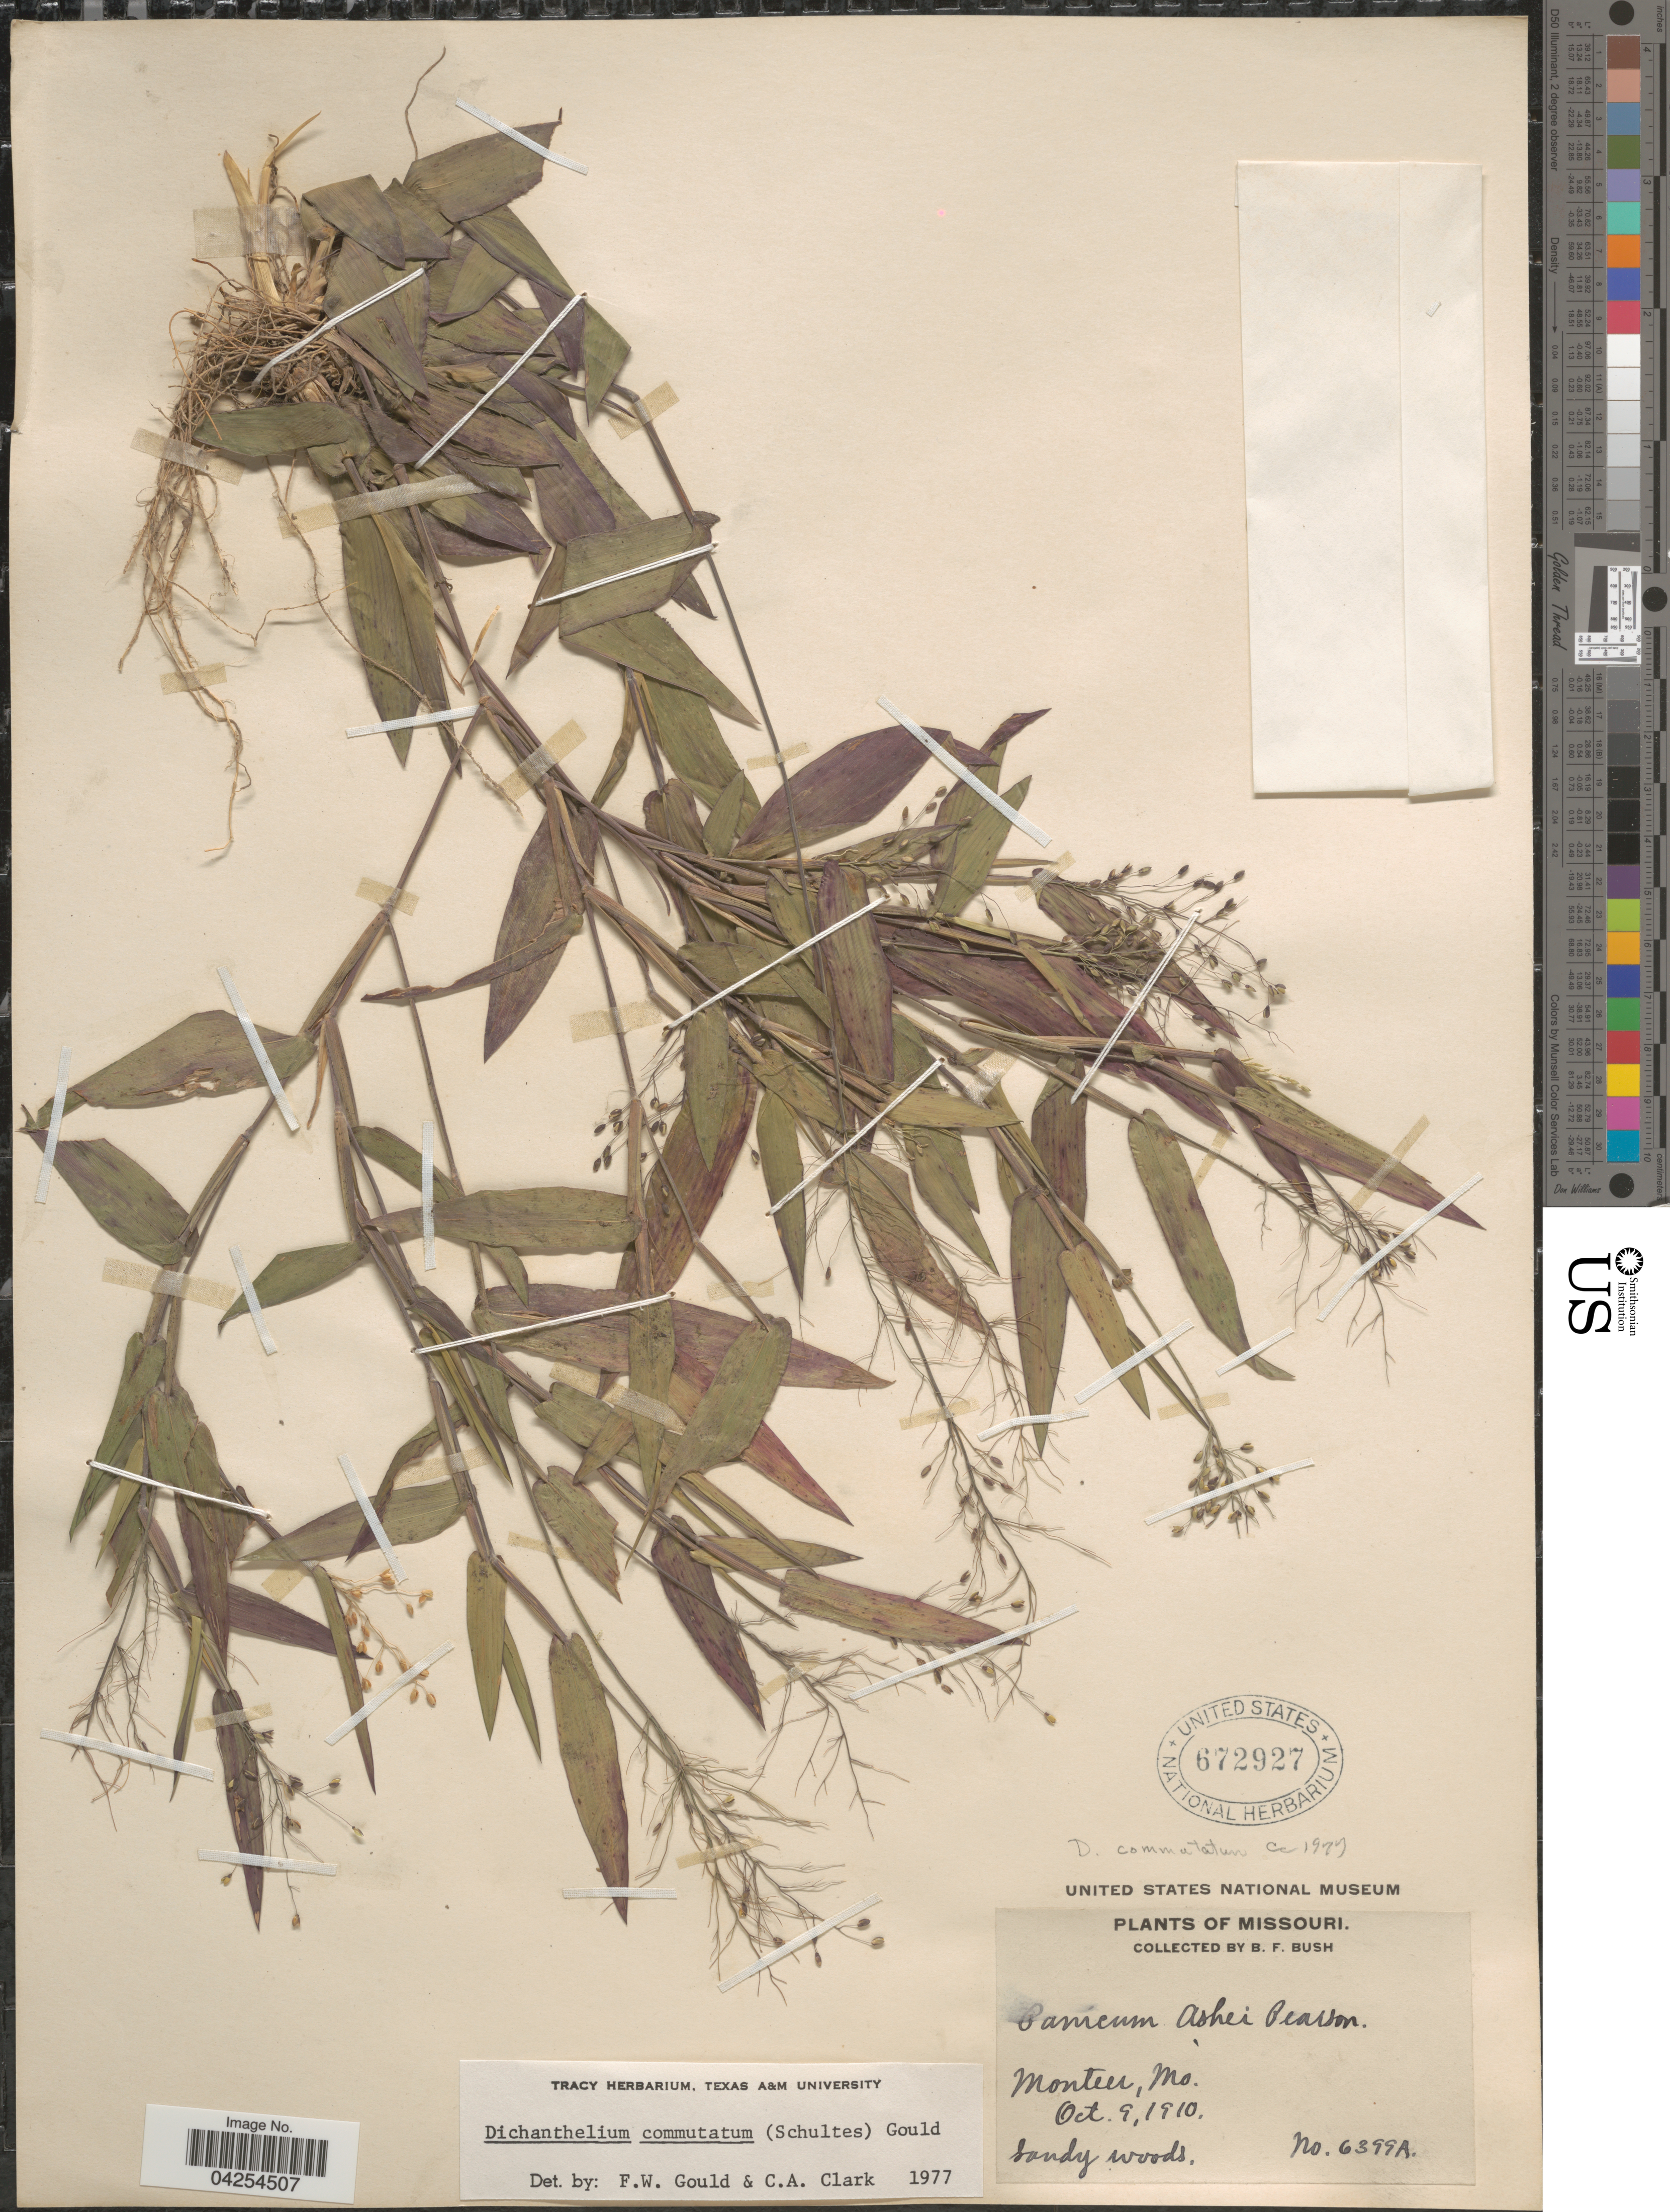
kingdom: Plantae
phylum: Tracheophyta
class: Liliopsida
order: Poales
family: Poaceae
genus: Dichanthelium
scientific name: Dichanthelium commutatum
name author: (Schult.) Gould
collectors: B. F. Bush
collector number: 6399A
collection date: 1910-10-09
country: United States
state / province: Missouri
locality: Monteer.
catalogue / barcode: US 672927